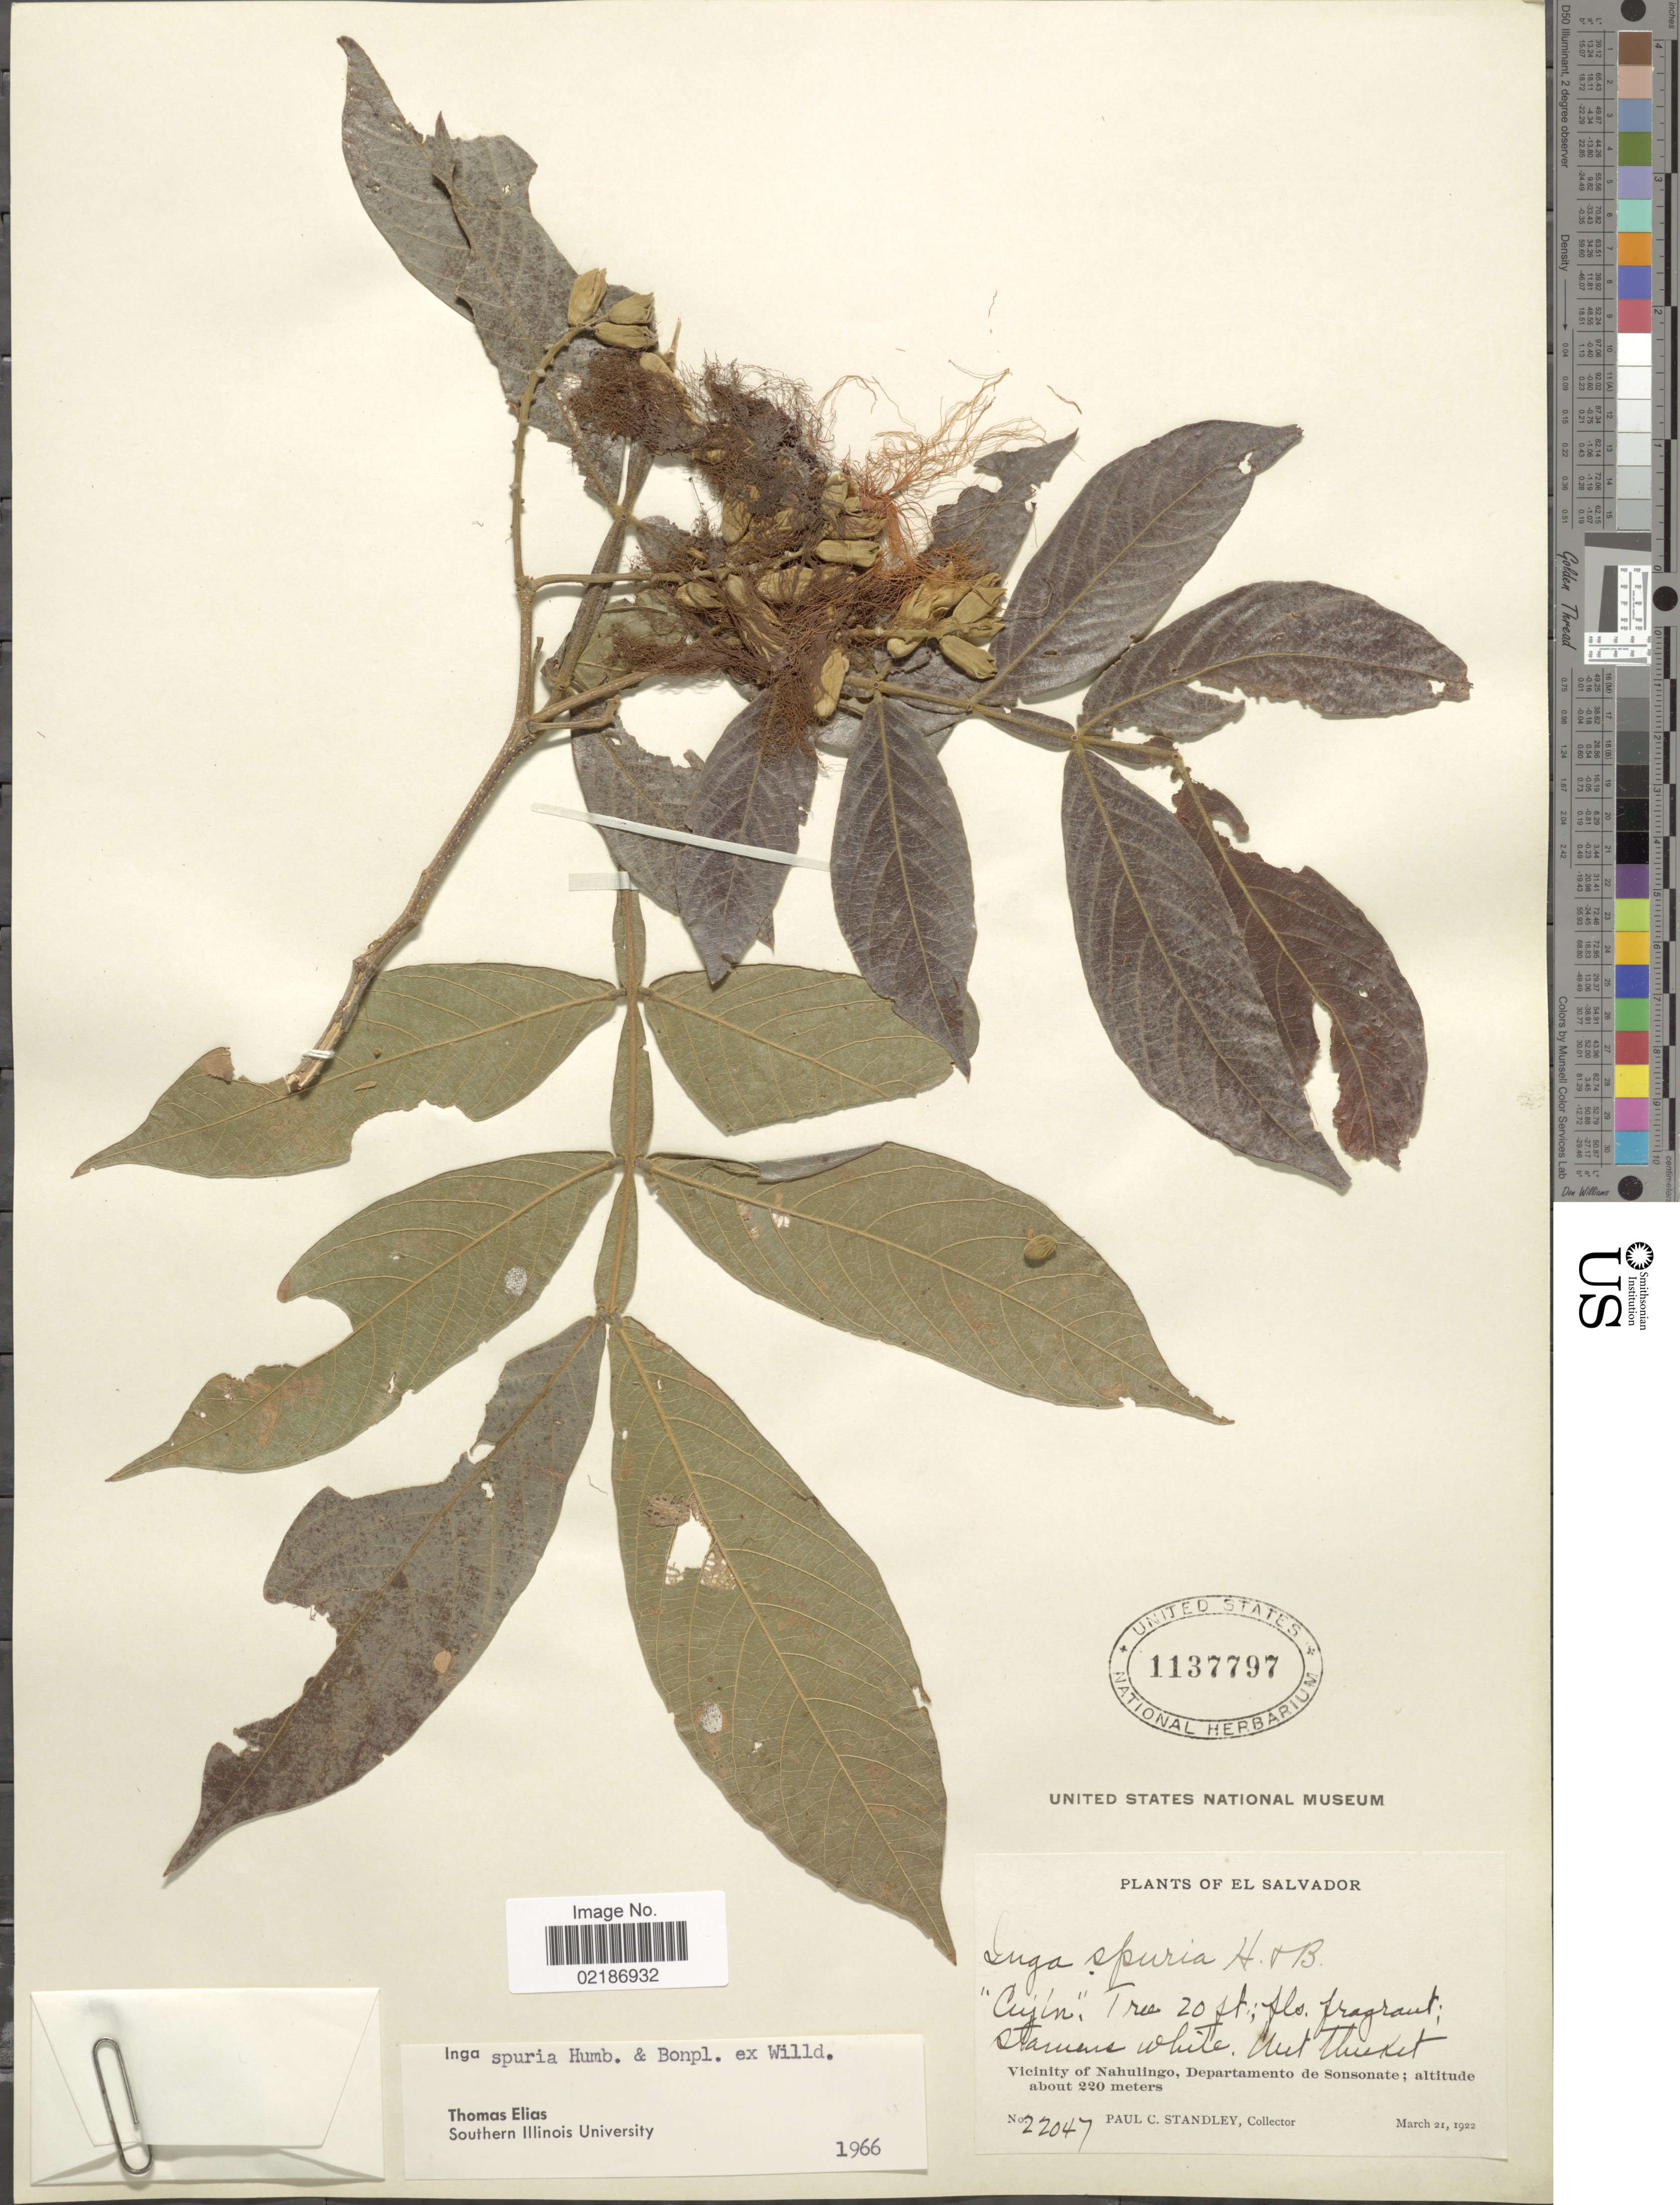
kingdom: Plantae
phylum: Tracheophyta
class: Magnoliopsida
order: Fabales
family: Fabaceae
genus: Inga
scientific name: Inga vera subsp. vera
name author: Willd.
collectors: P. C. Standley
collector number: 22047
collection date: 1922-03-21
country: El Salvador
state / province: Sonsonate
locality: Vicinity of Nahulingo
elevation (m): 220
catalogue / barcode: US 1137797